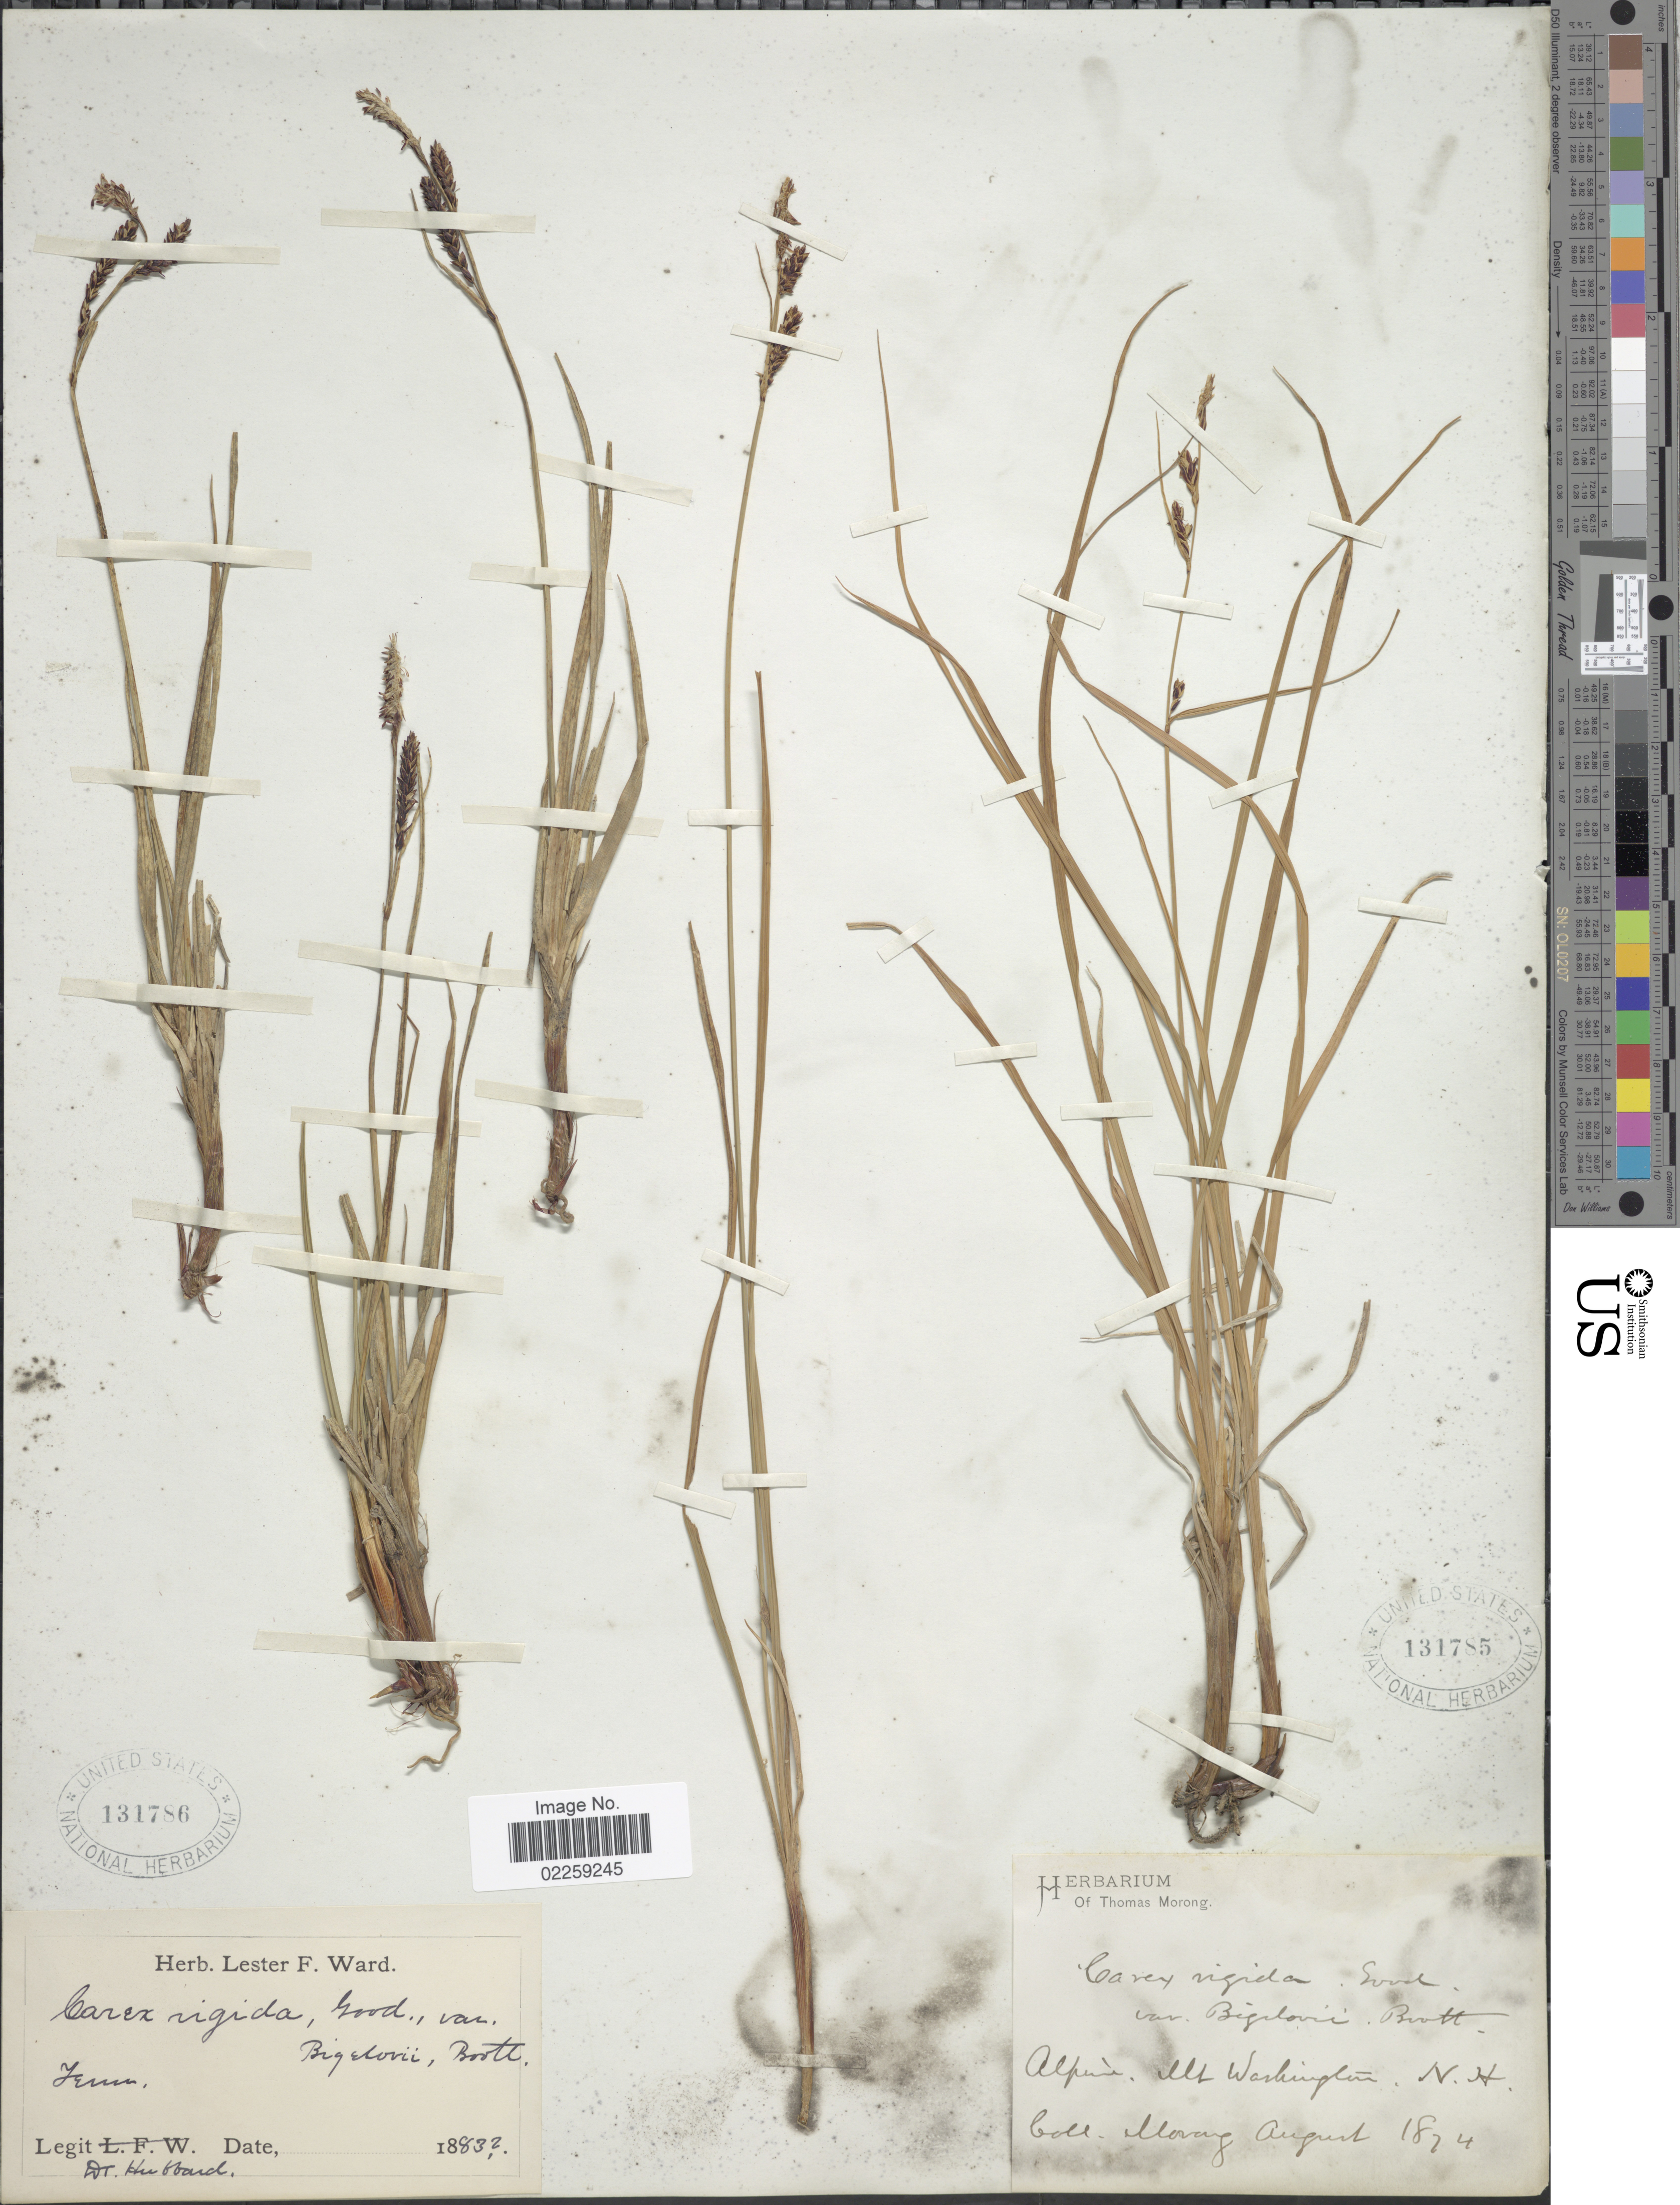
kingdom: Plantae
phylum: Tracheophyta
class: Liliopsida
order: Poales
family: Cyperaceae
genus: Carex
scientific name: Carex bigelowii subsp. bigelowii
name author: Torr. ex Schwein.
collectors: ex herb. T. Morong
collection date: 1874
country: United States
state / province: New Hampshire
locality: Alpine, Mt. Washington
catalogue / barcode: US 131785-2